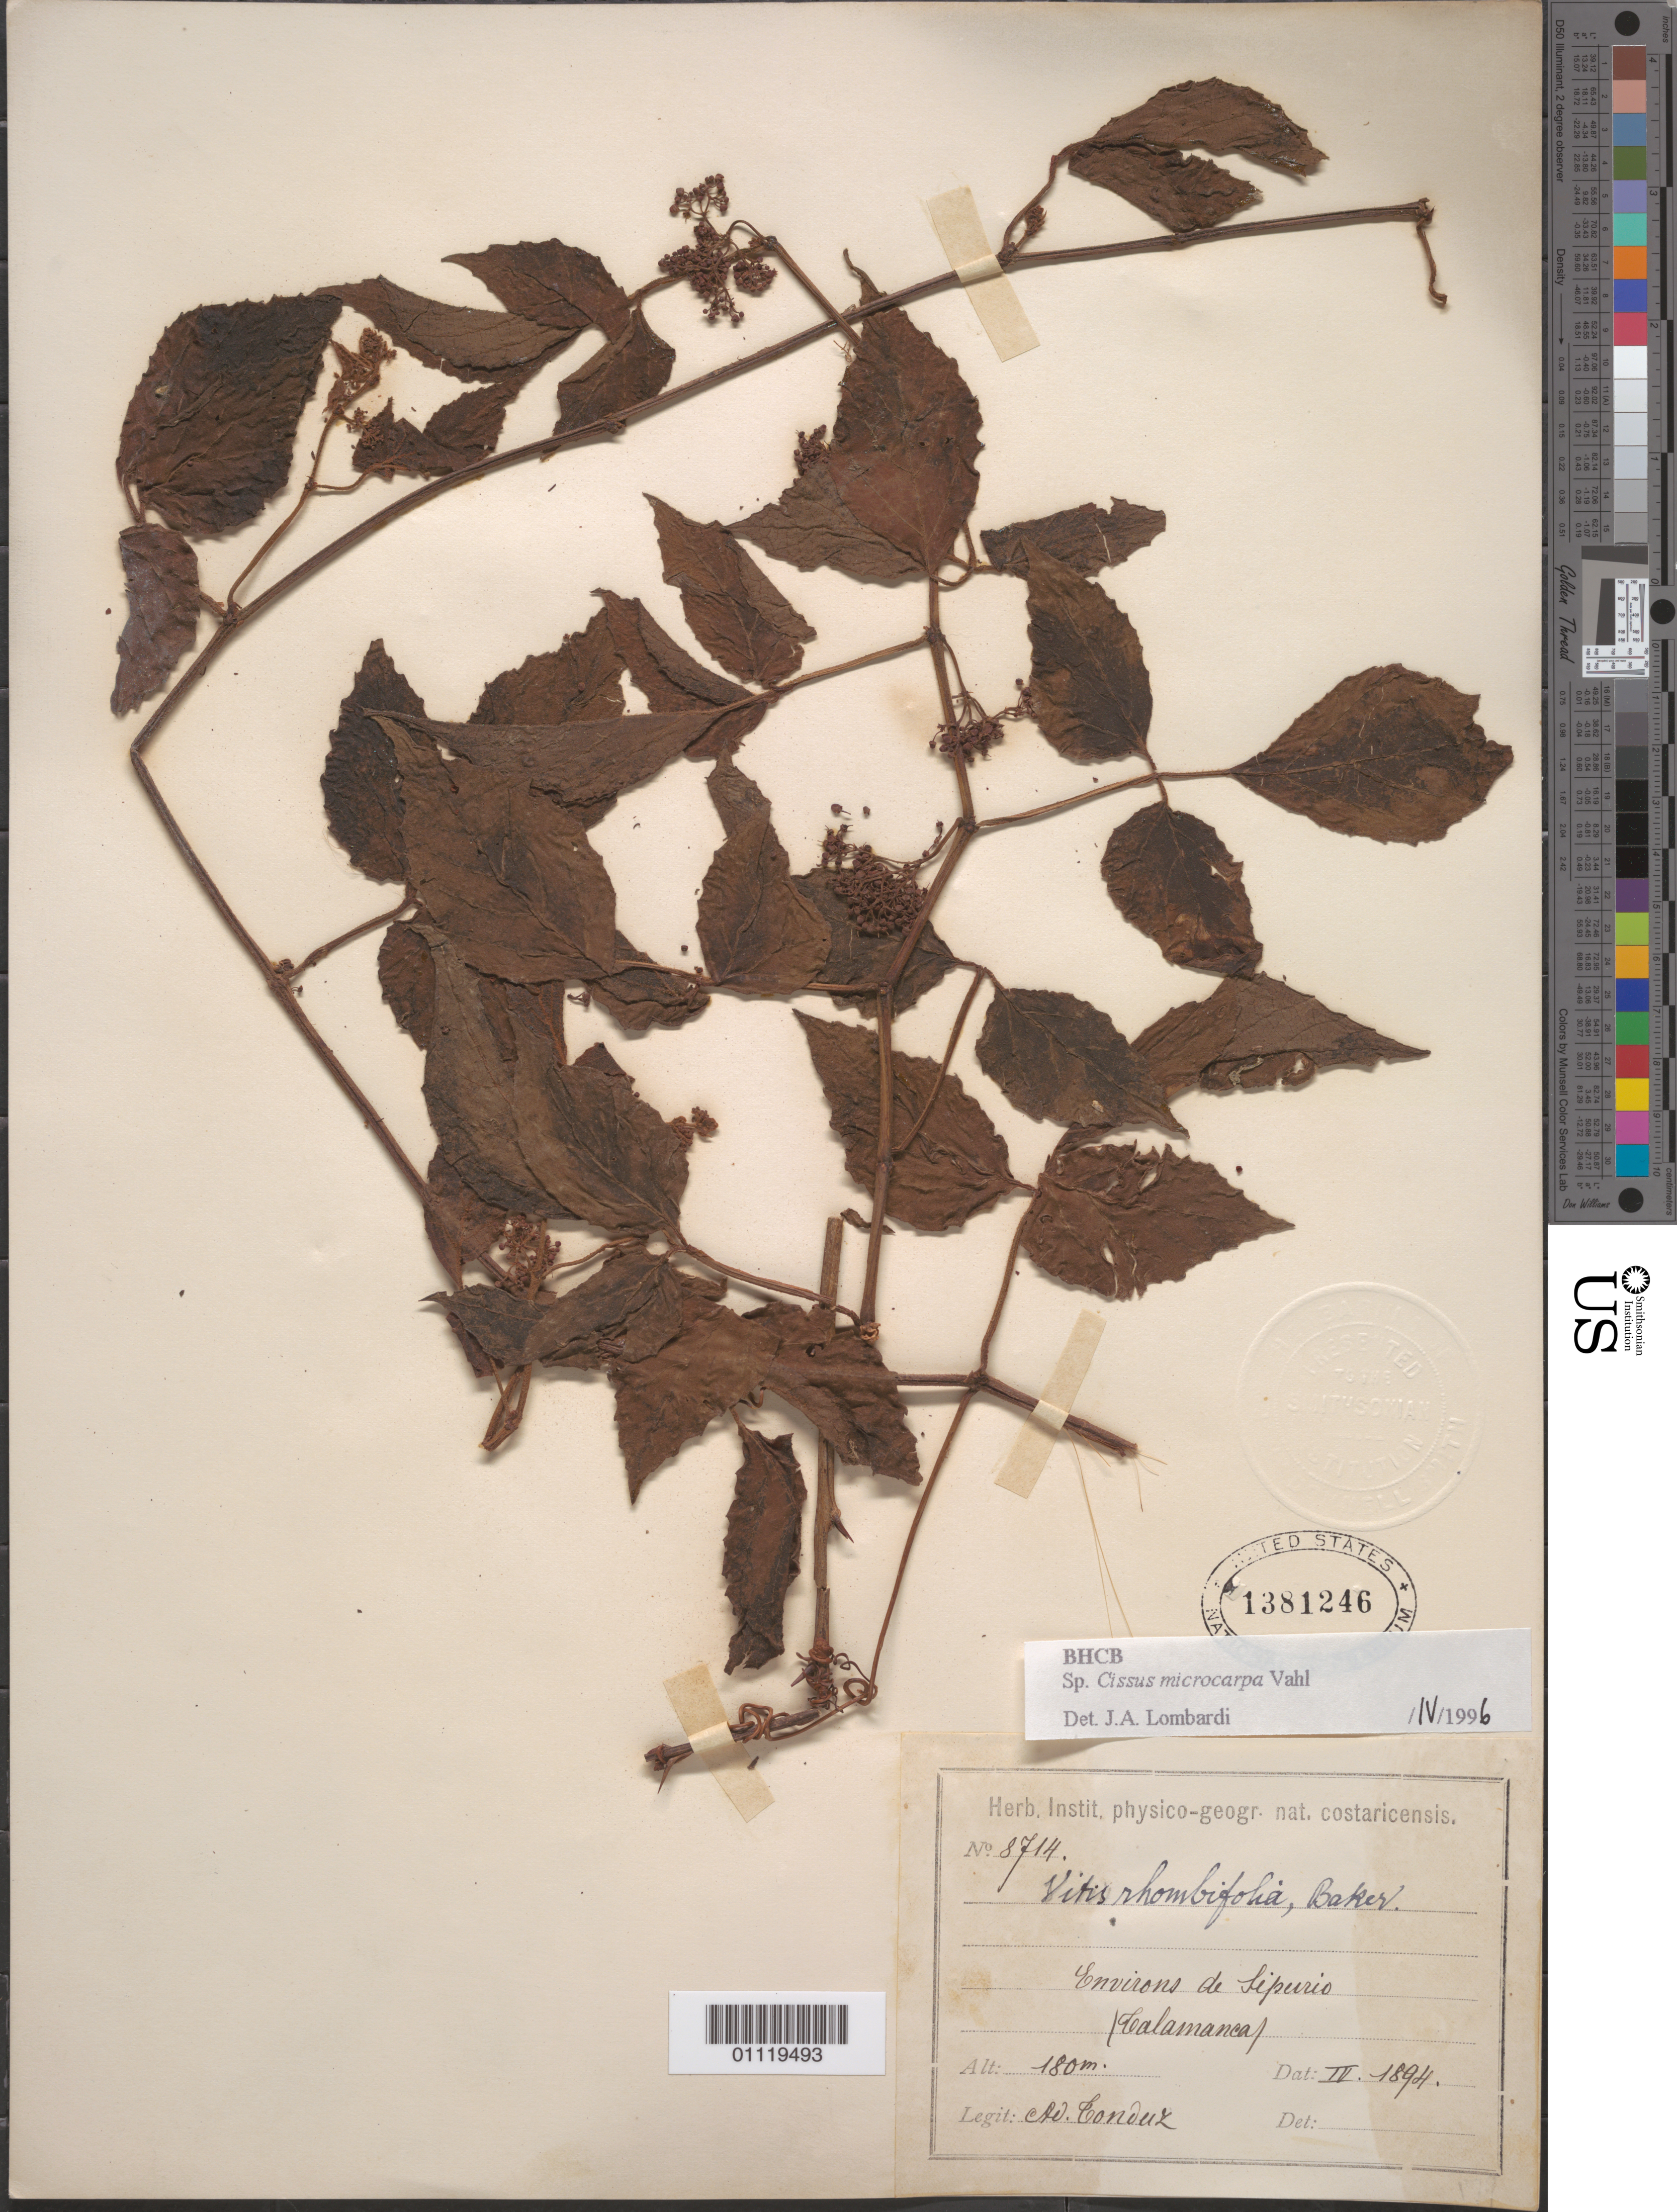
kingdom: Plantae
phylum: Tracheophyta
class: Magnoliopsida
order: Vitales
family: Vitaceae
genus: Cissus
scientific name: Cissus microcarpa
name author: Vahl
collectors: A. Tonduz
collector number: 8714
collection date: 1894-04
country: Costa Rica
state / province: Limón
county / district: Talamanca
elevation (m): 180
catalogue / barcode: US 1381246